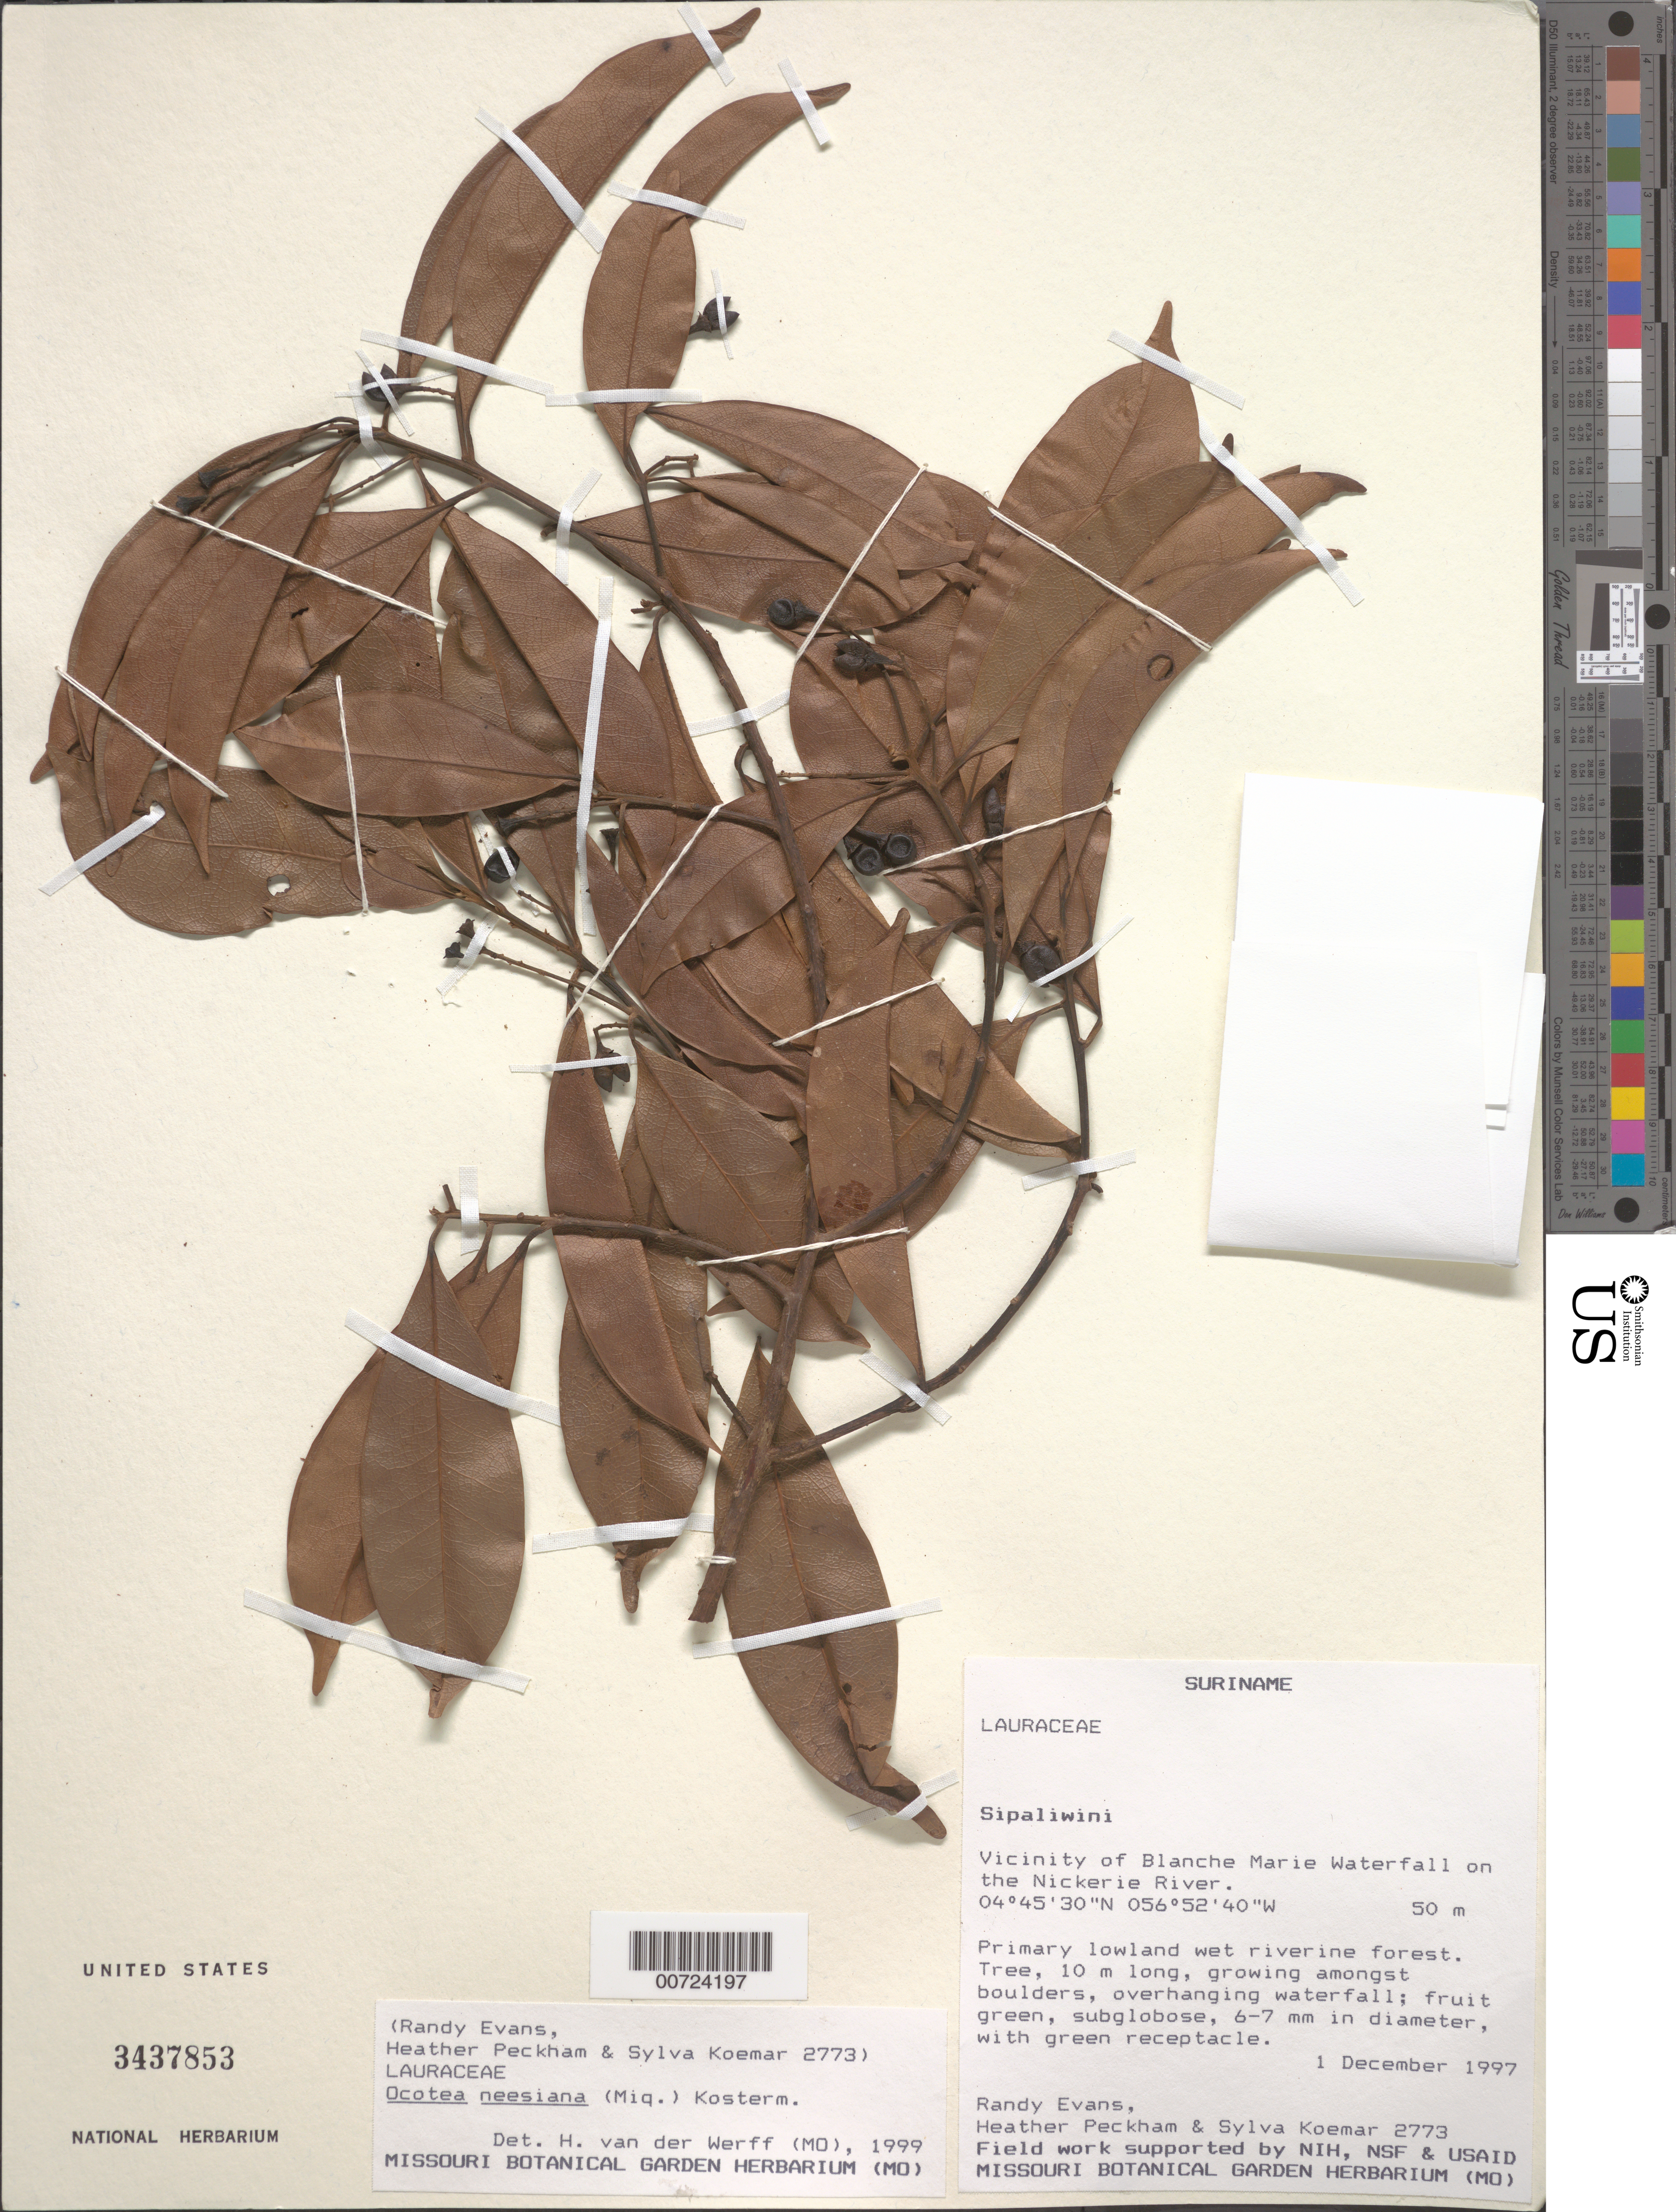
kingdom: Plantae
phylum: Tracheophyta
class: Magnoliopsida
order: Laurales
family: Lauraceae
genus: Ocotea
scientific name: Ocotea neesiana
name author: (Miq.) Kosterm.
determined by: van der Werff, H., (MO), Missouri Botanical Garden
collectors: R. Evans, H. Peckham & S. Koemar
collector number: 2773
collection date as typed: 1-Dec-77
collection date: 1977-12-01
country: Suriname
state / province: Sipaliwini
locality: Blanche Marie Waterfall, vic., on Nickerie R.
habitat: Primary lowland wet riverine forest, among boulders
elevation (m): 50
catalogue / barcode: US 3437853